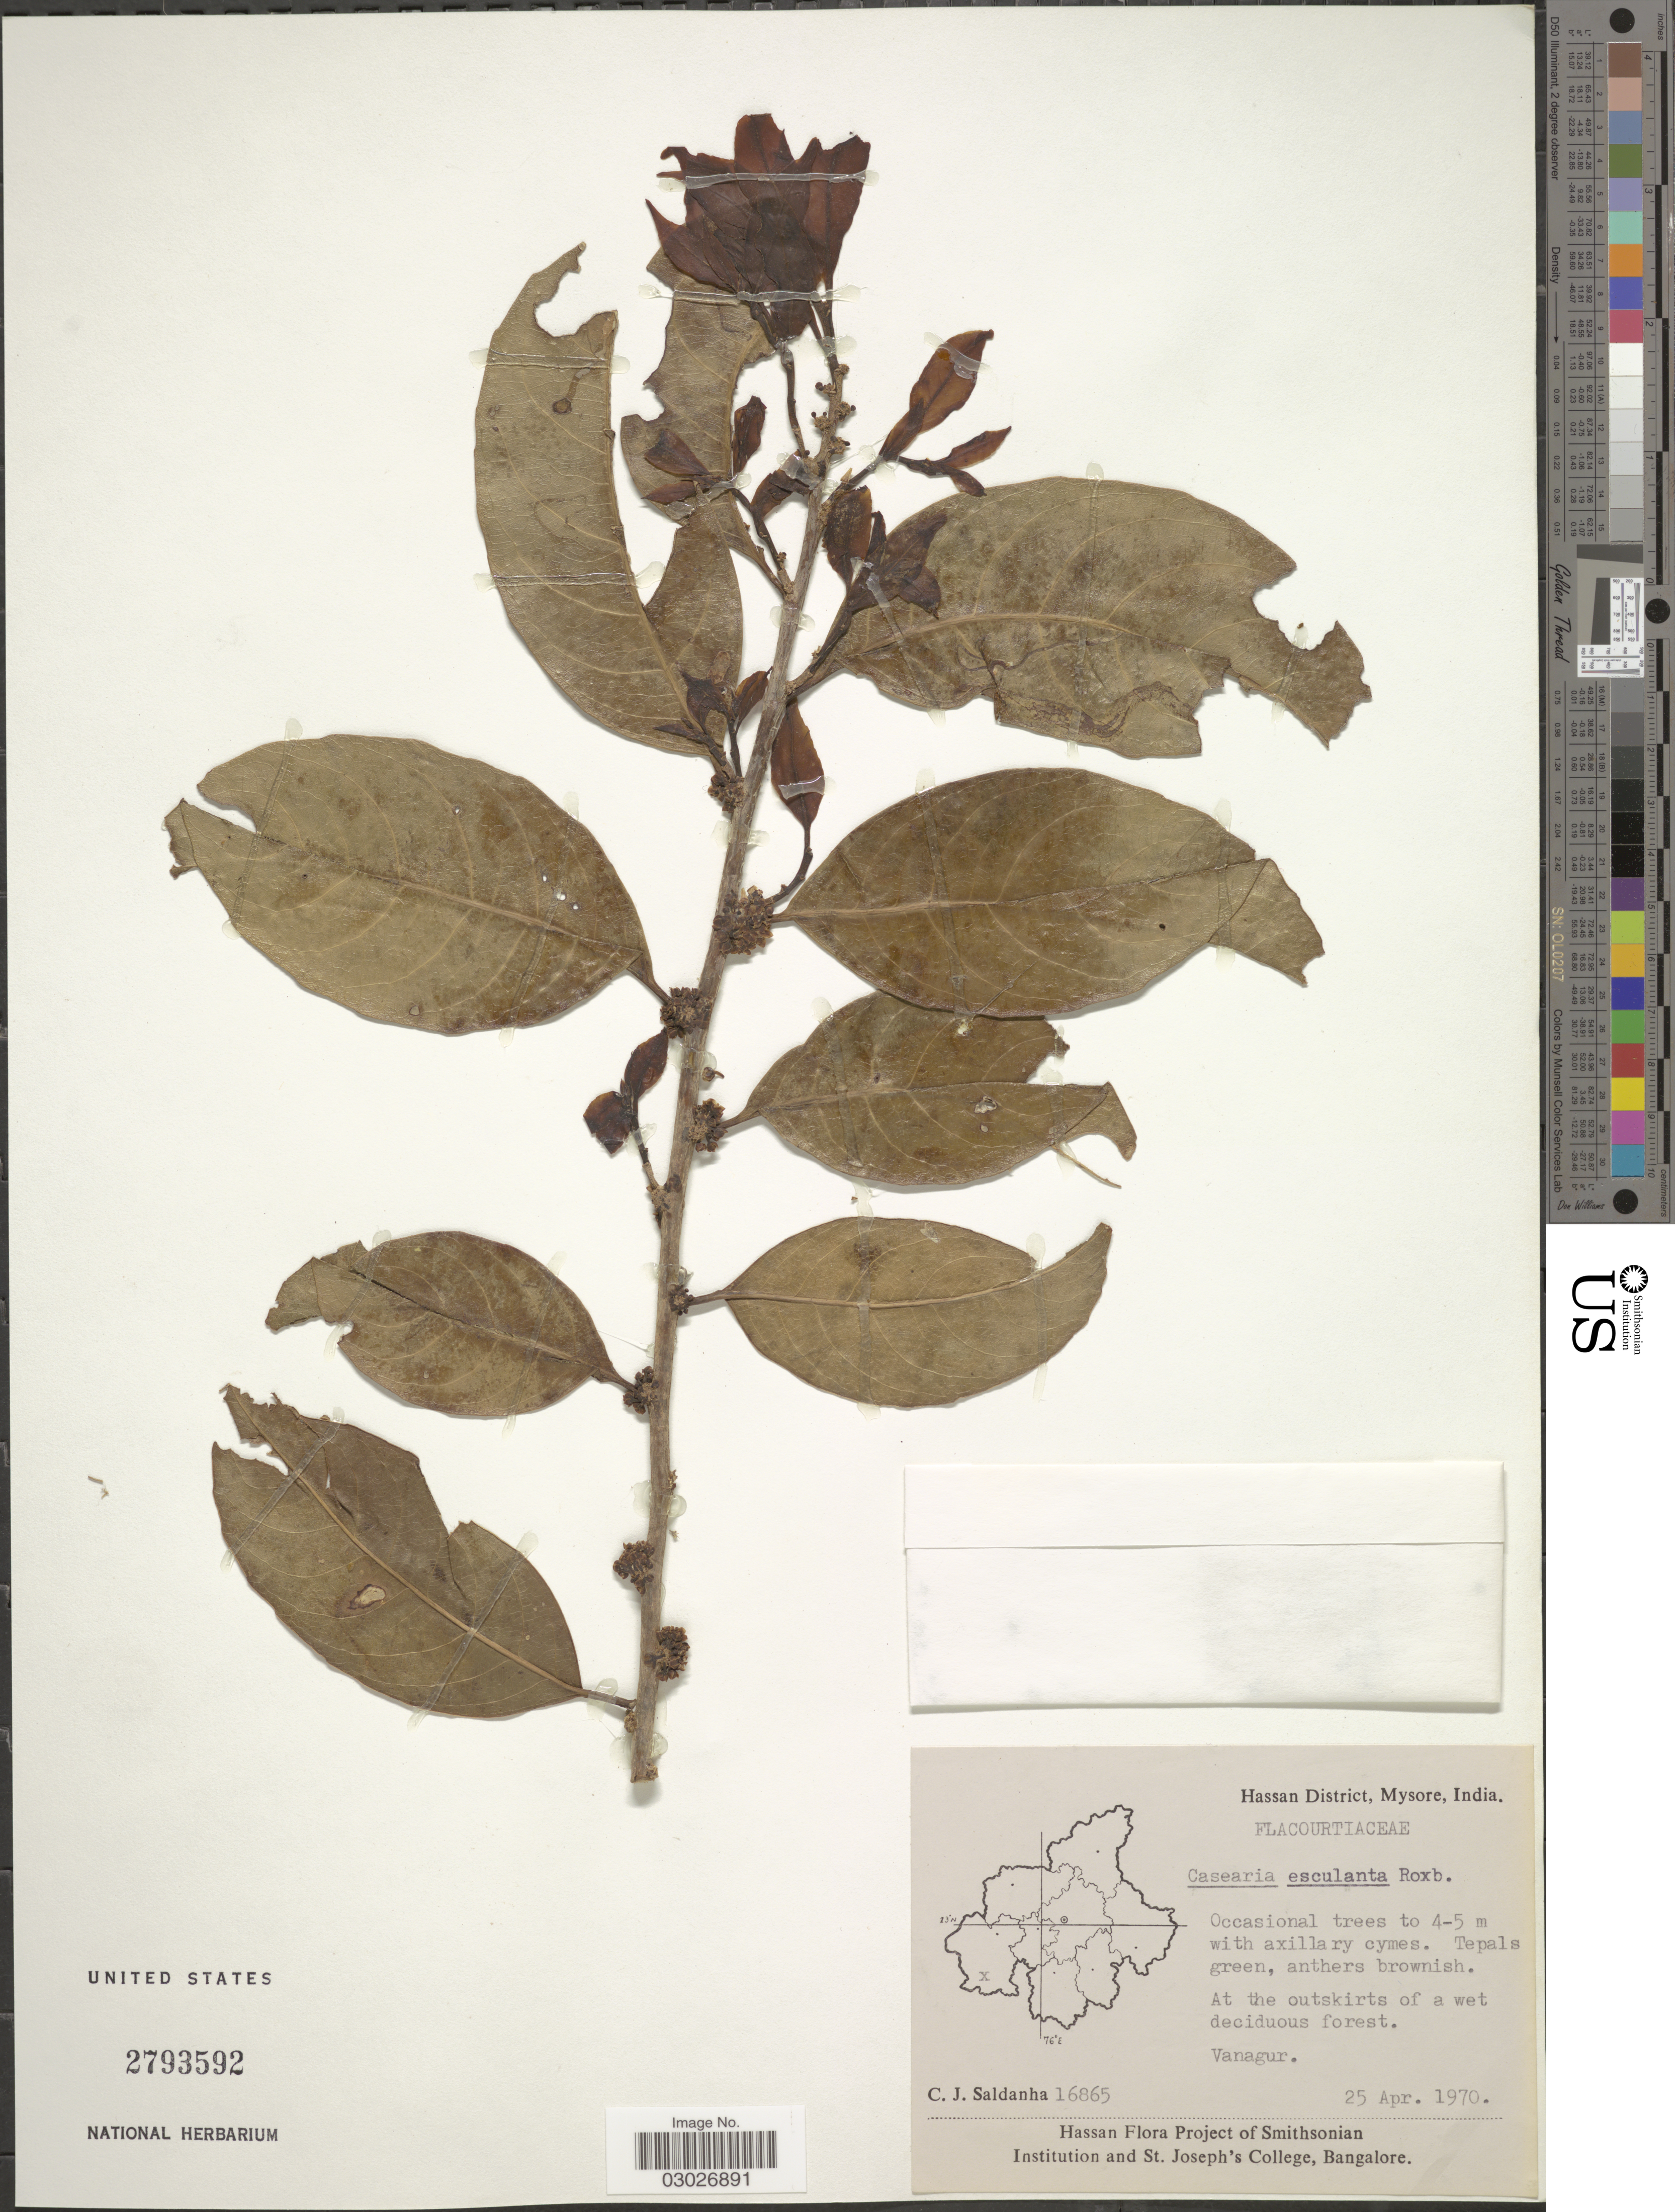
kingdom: Plantae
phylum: Tracheophyta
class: Magnoliopsida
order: Malpighiales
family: Salicaceae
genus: Casearia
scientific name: Casearia esculenta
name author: Roxb.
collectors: C. J. Saldanha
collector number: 16865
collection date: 1970-04-25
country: India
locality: Hassan District, Mysore. Vanagur.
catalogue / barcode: US 2793592